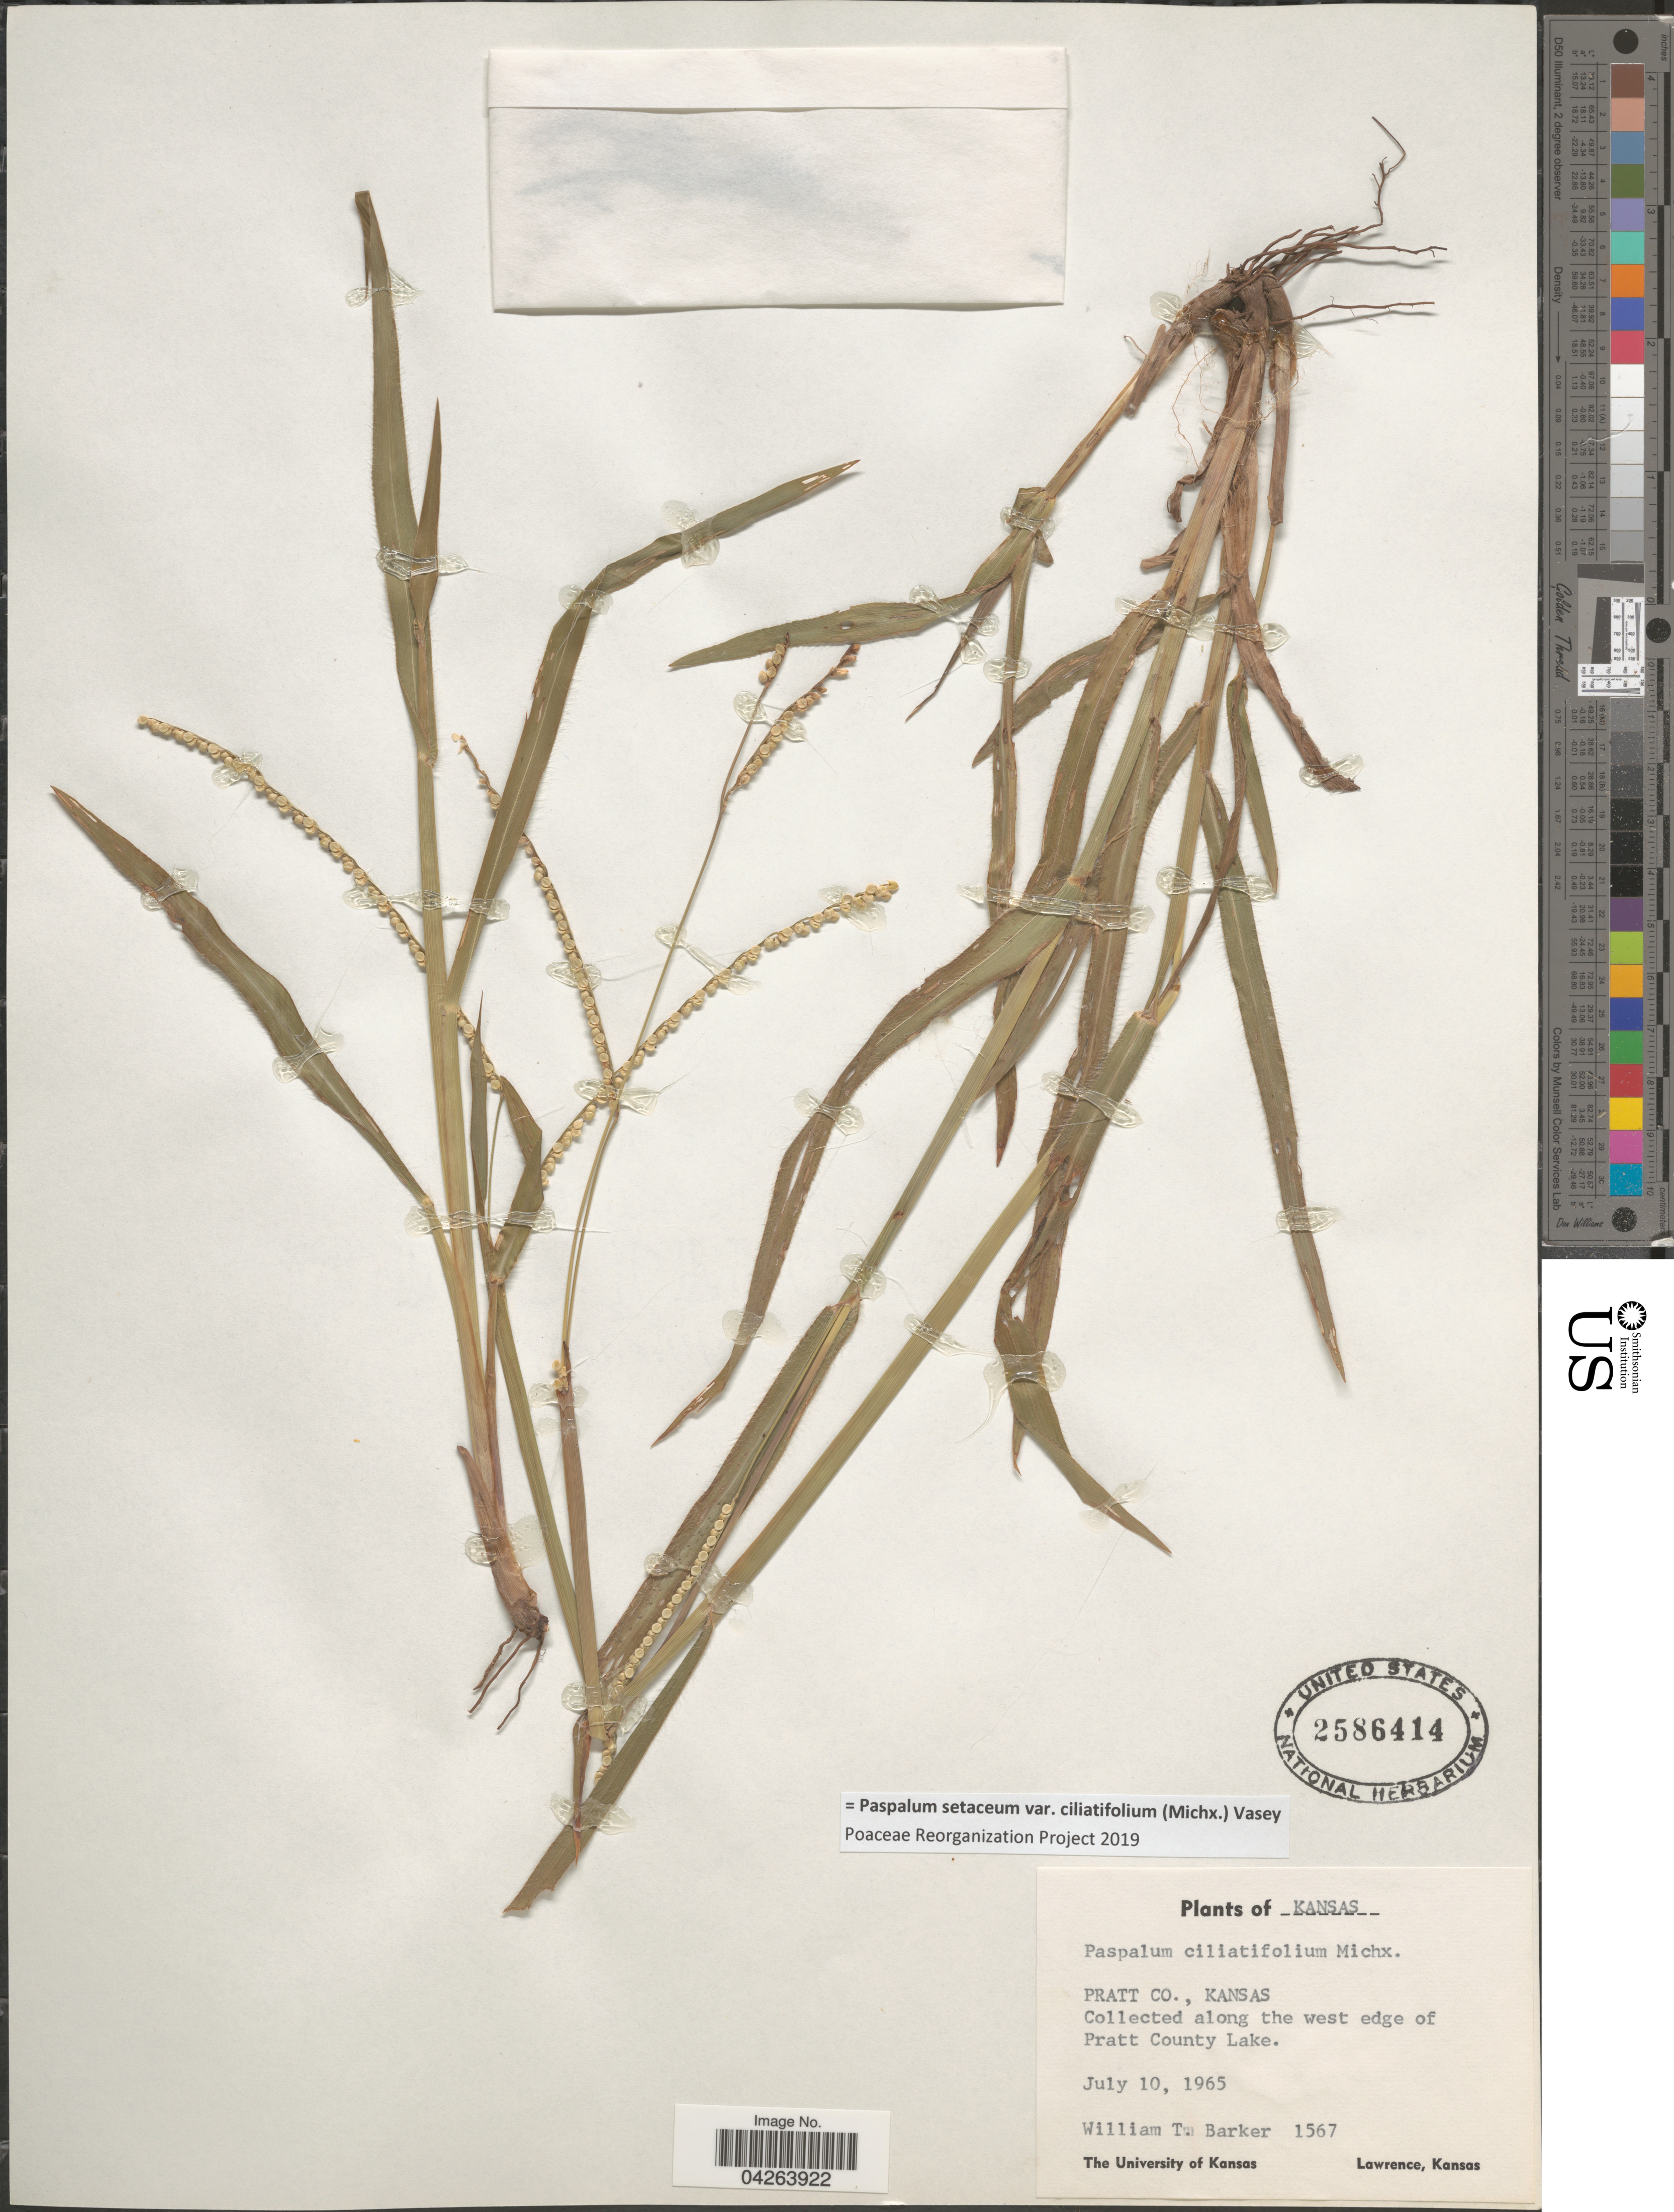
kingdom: Plantae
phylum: Tracheophyta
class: Liliopsida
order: Poales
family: Poaceae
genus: Paspalum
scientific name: Paspalum setaceum var. ciliatifolium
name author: (Michx.) Vasey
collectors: W. T. Barker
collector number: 1567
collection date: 1965-07-10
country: United States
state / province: Kansas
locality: Pratt Co. Collected along the west edge of Pratt County Lake.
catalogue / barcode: US 2586414